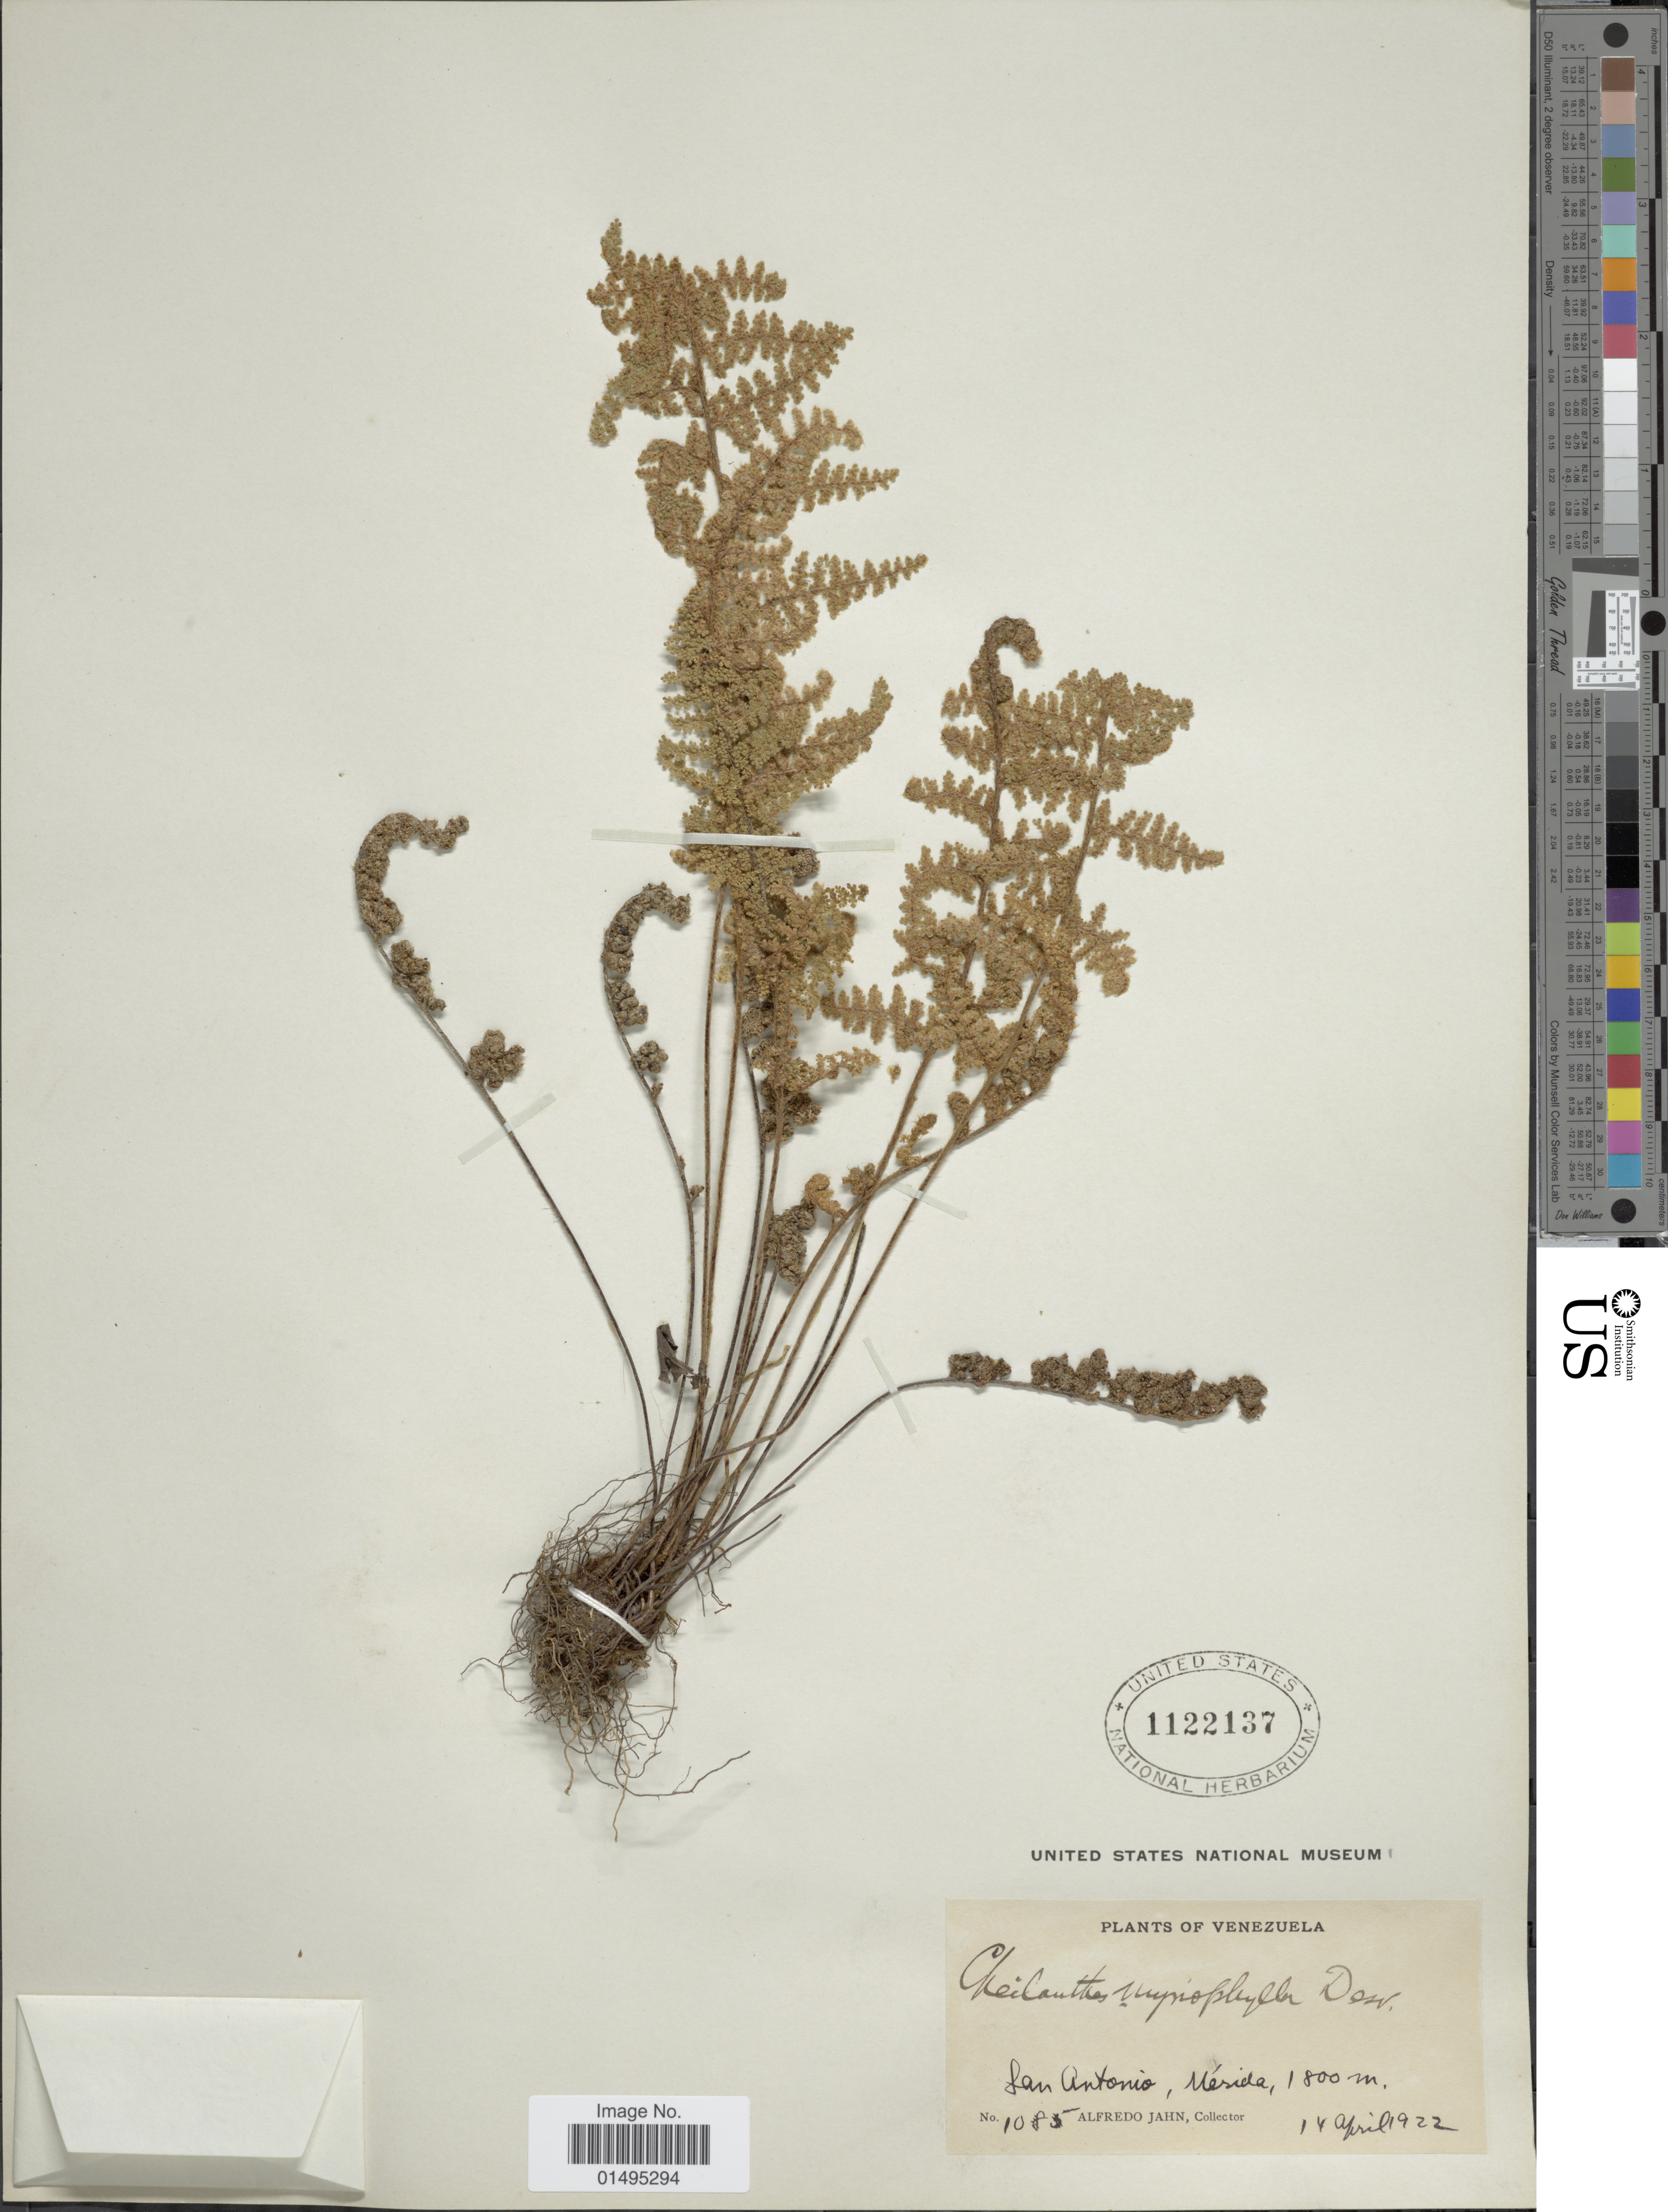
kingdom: Plantae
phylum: Tracheophyta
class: Polypodiopsida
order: Polypodiales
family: Pteridaceae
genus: Myriopteris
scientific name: Myriopteris myriophylla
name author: (Desv.) J. Sm.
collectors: A. Jahn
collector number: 1085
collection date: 1922-04-14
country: Venezuela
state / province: Mérida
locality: Venezuela, San Antonio, Merida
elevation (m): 1800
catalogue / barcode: US 1122137